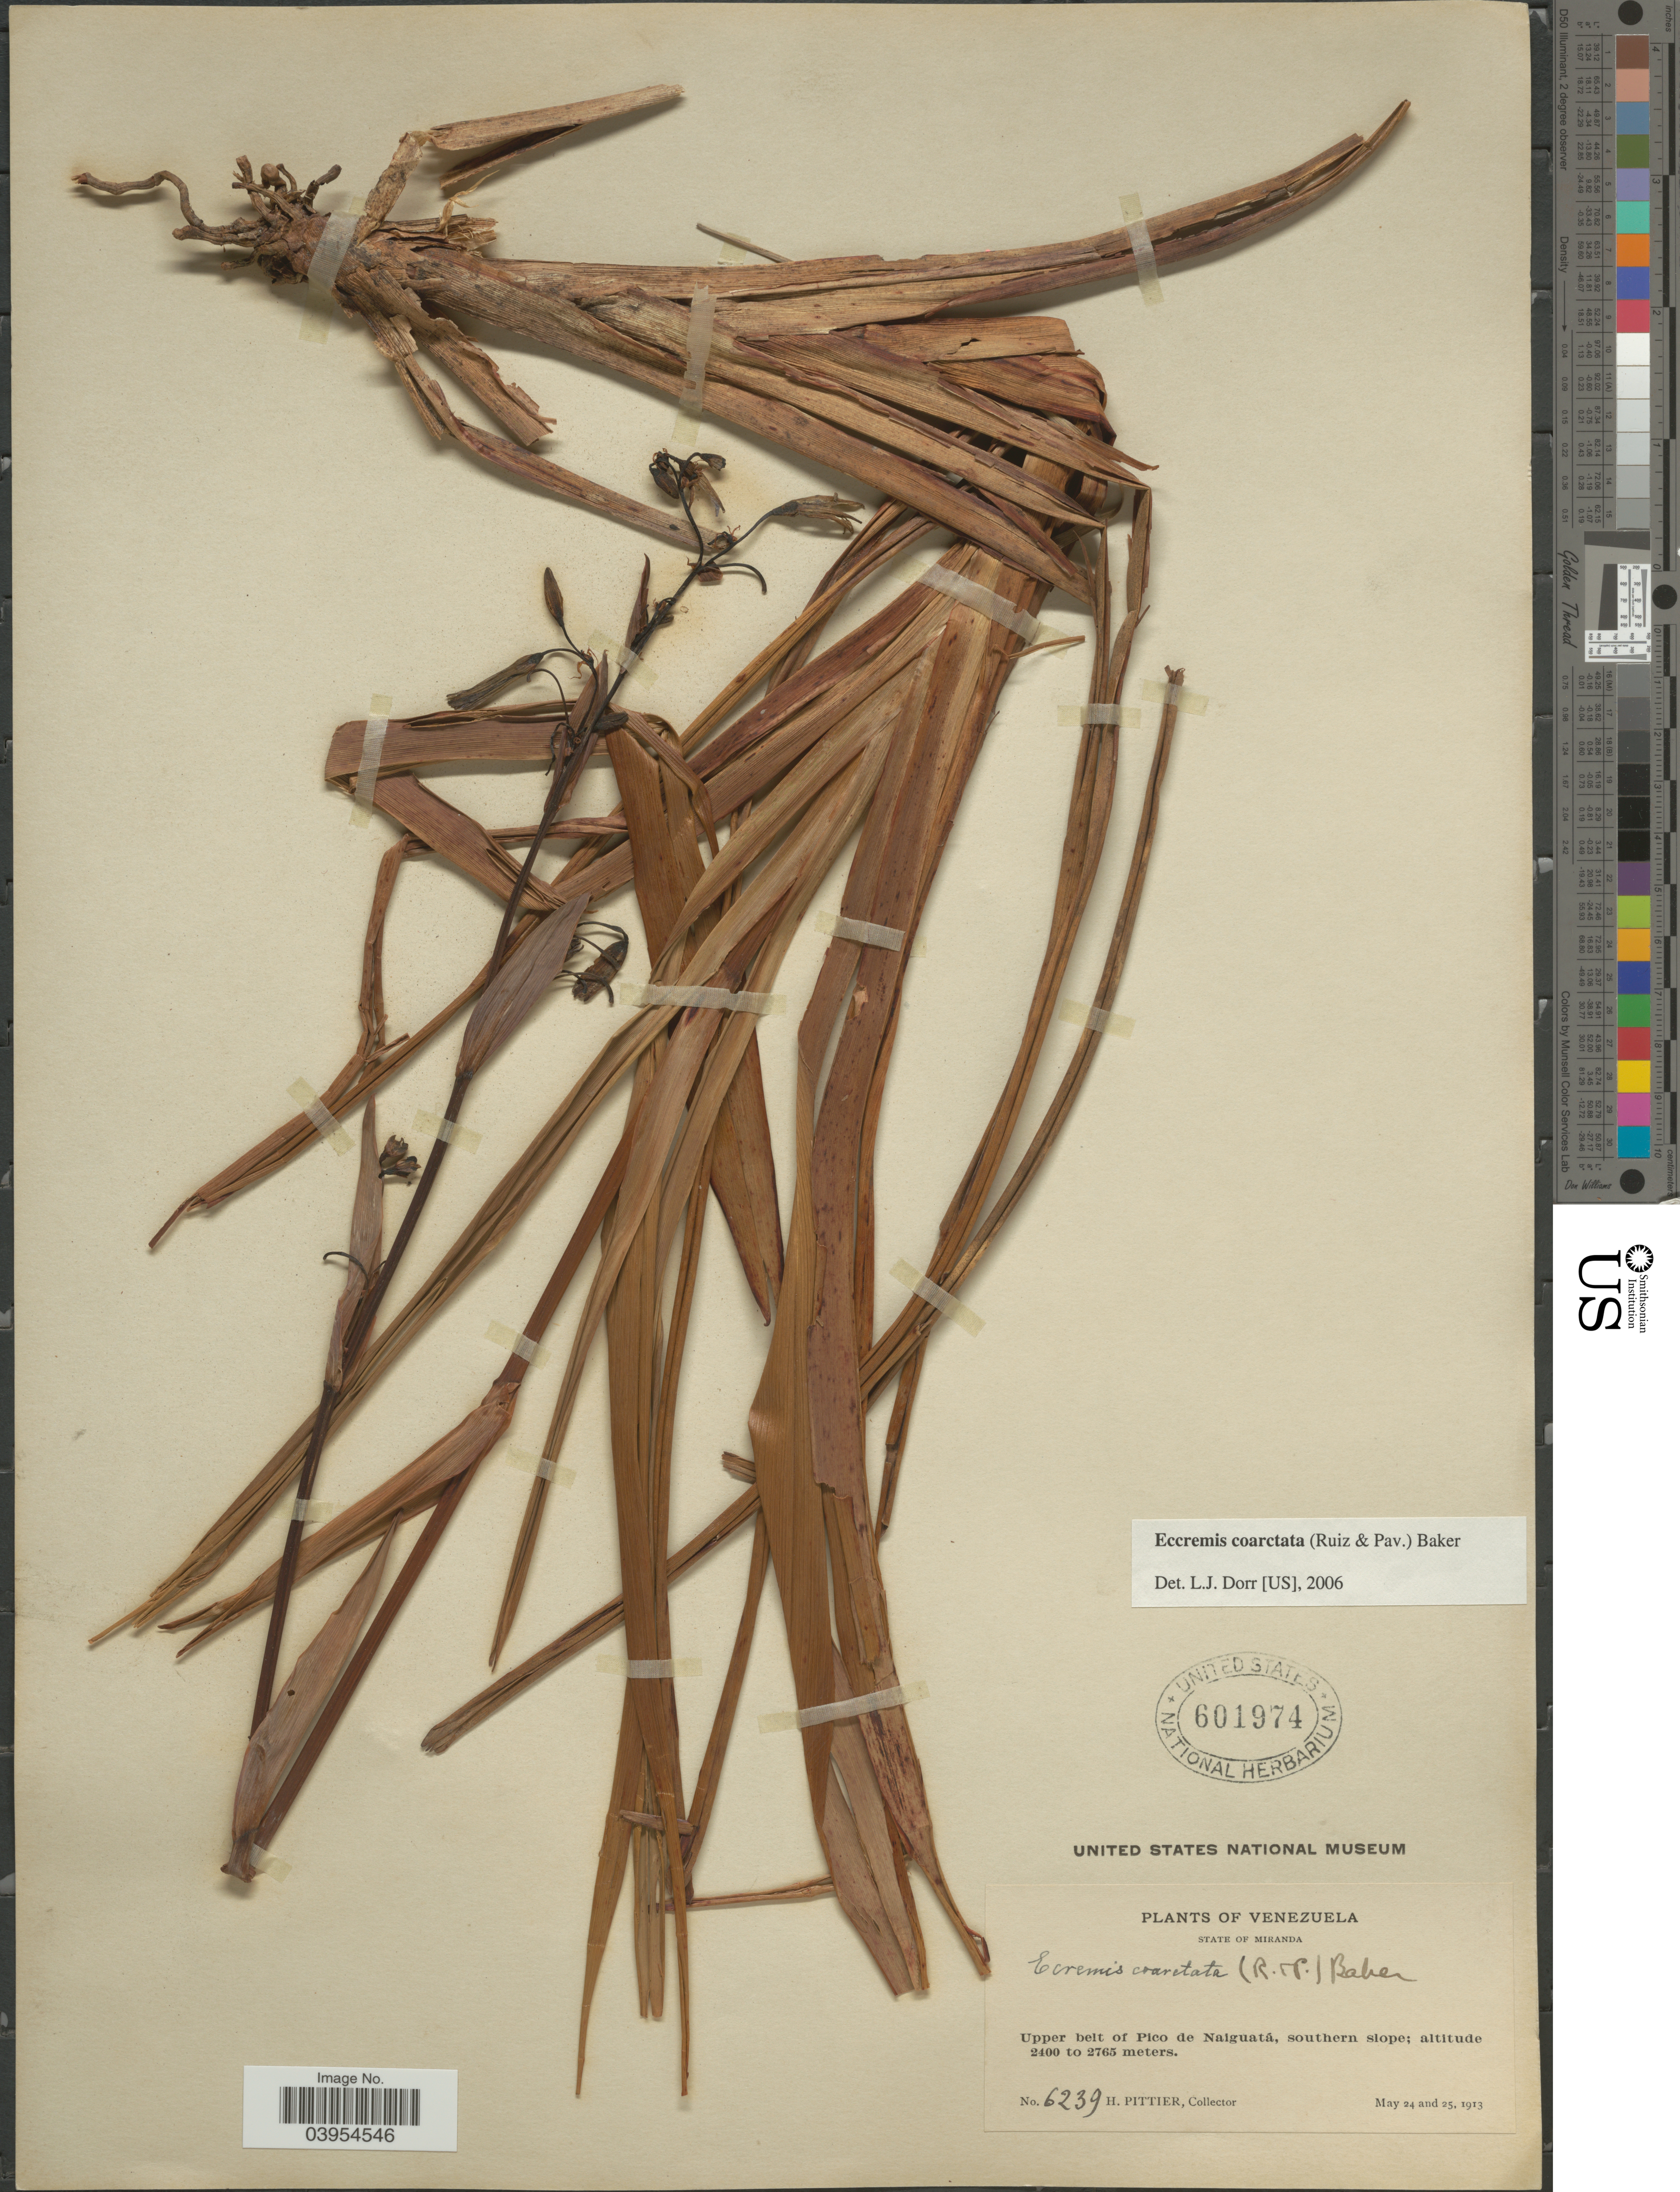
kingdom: Plantae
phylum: Tracheophyta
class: Liliopsida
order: Asparagales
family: Asphodelaceae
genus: Eccremis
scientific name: Eccremis coarctata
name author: Baker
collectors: H. F. Pittier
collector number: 6239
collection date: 1913-05-24/1913-05-25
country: Venezuela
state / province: Miranda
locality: Upper belt of Pico de Naiguatá, southern slope.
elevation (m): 2400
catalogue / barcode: US 601974